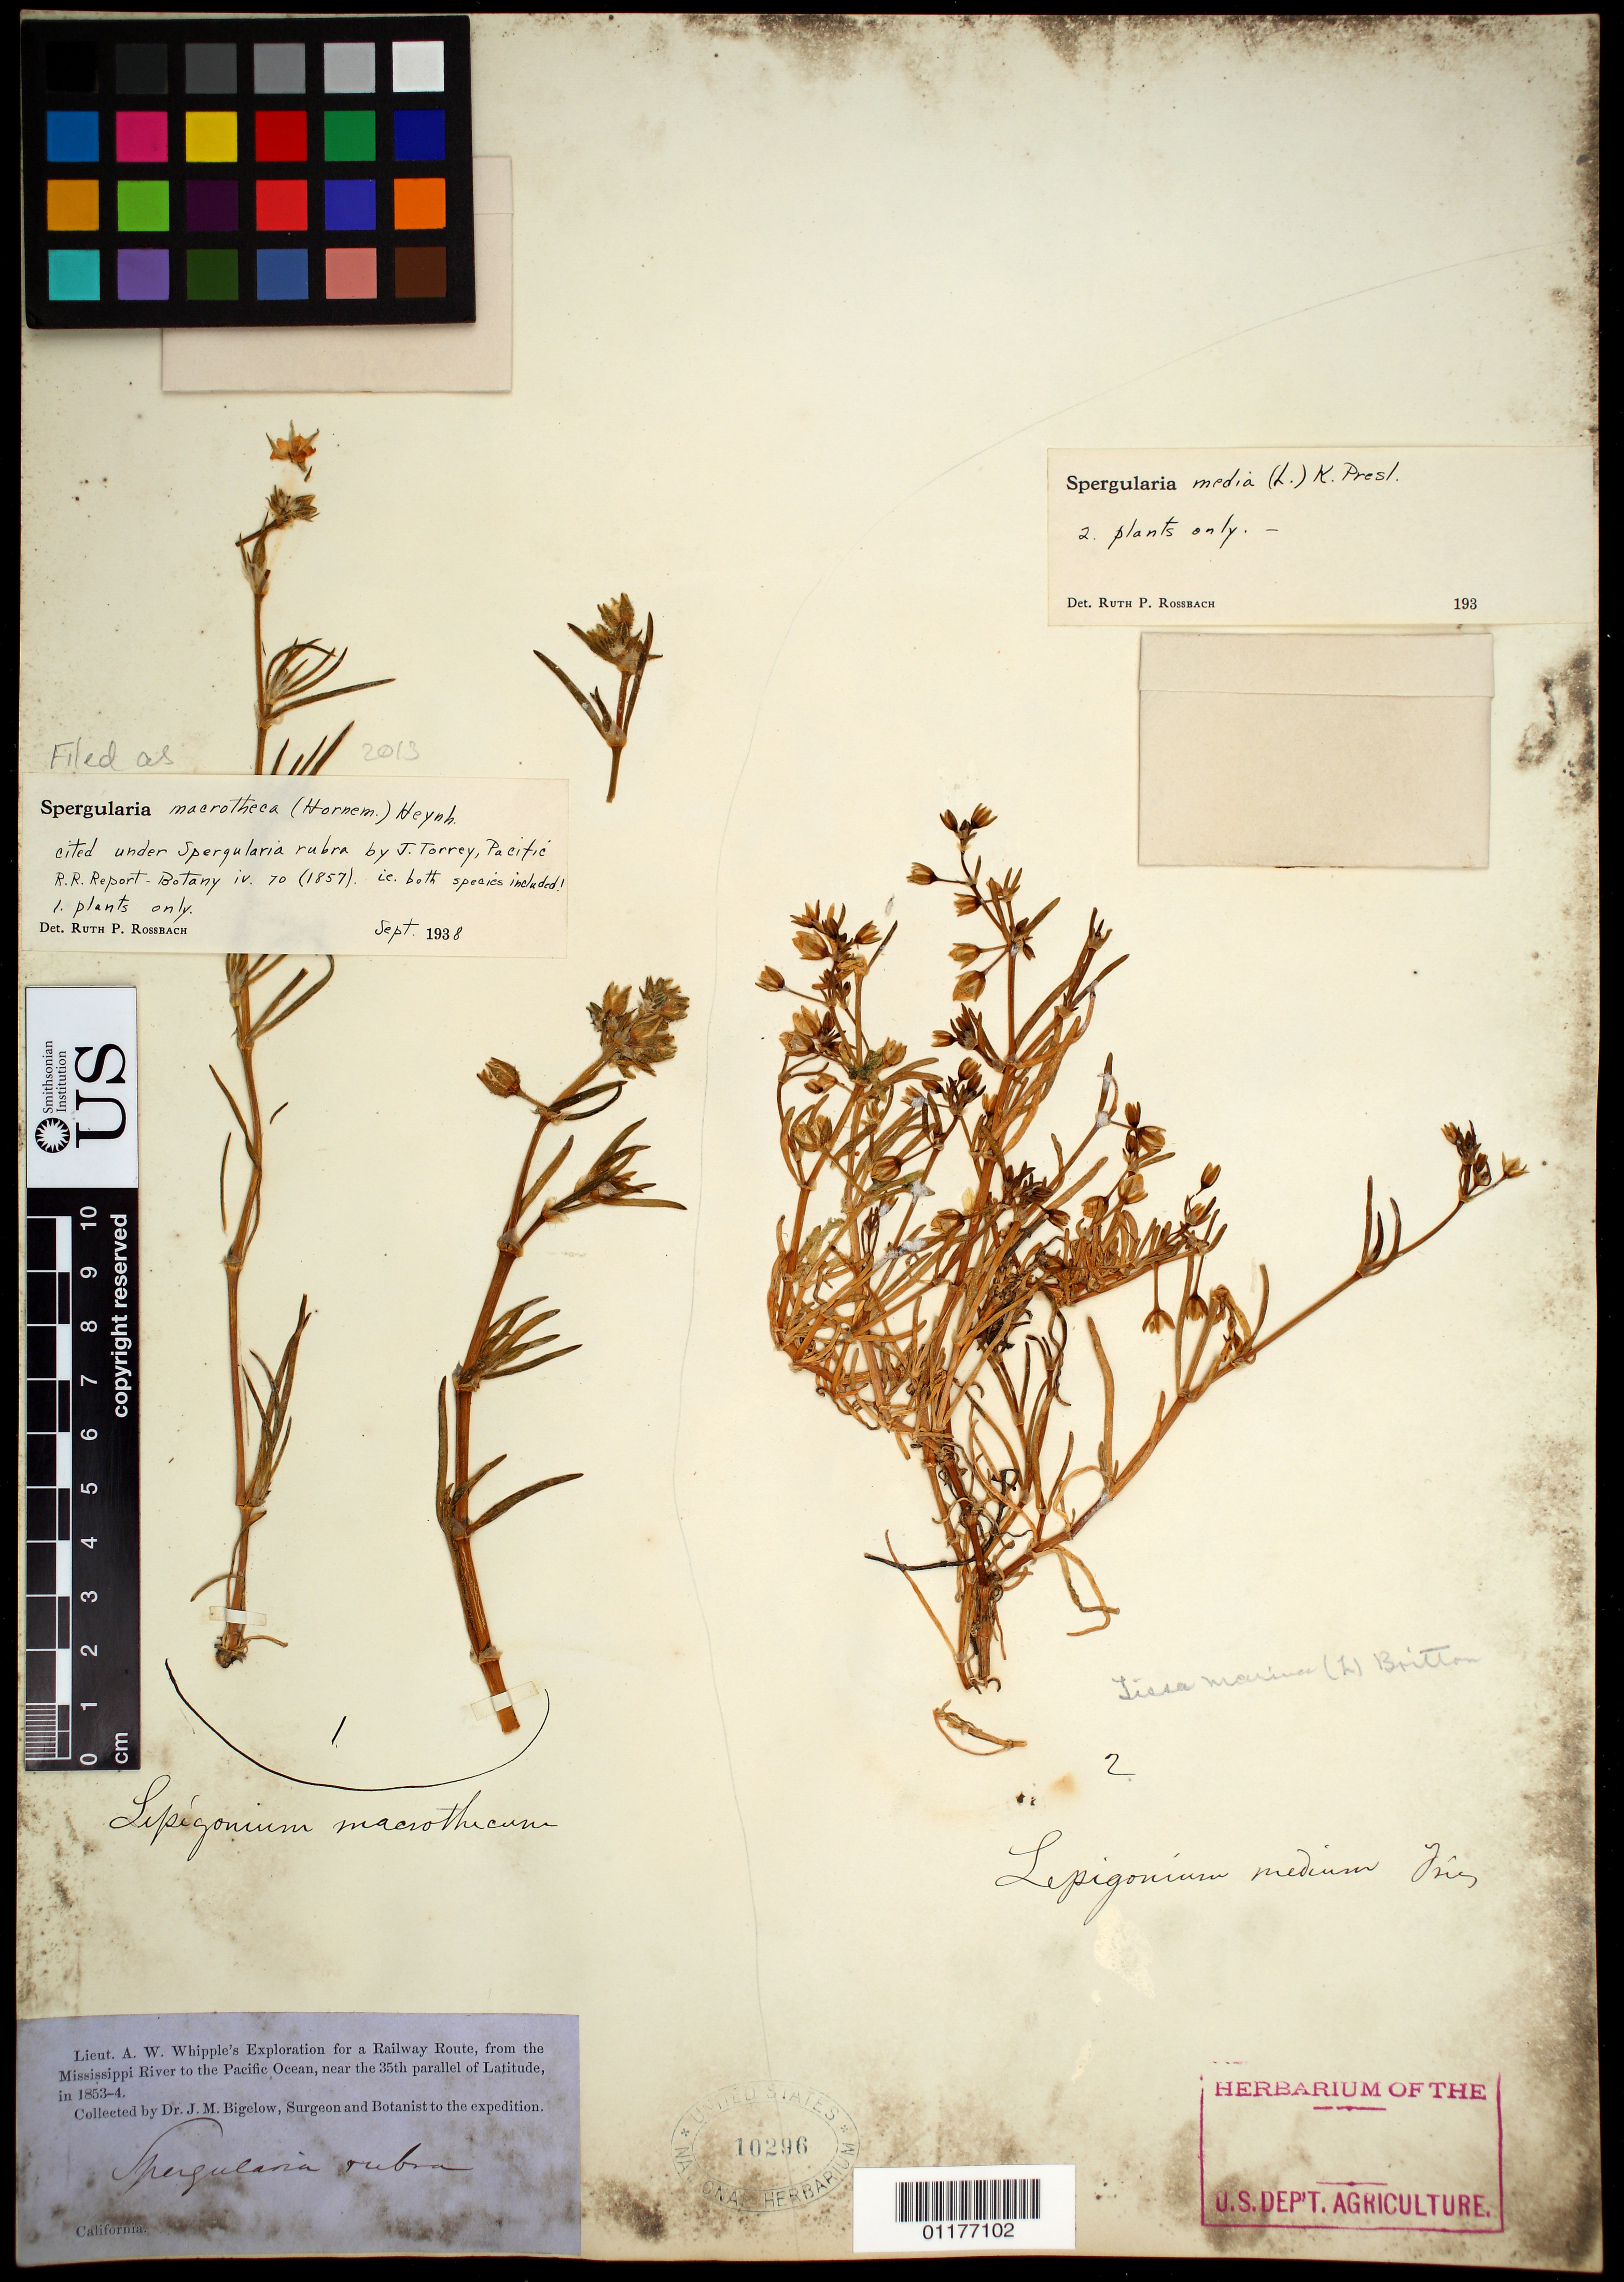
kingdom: Plantae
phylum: Tracheophyta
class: Magnoliopsida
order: Caryophyllales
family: Caryophyllaceae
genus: Spergularia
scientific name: Spergularia macrotheca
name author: (Hornem.) Heynh.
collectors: J. M. Bigelow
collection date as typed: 1853 to -- --- 1854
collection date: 1853/1854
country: United States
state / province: California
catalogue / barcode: US 10296